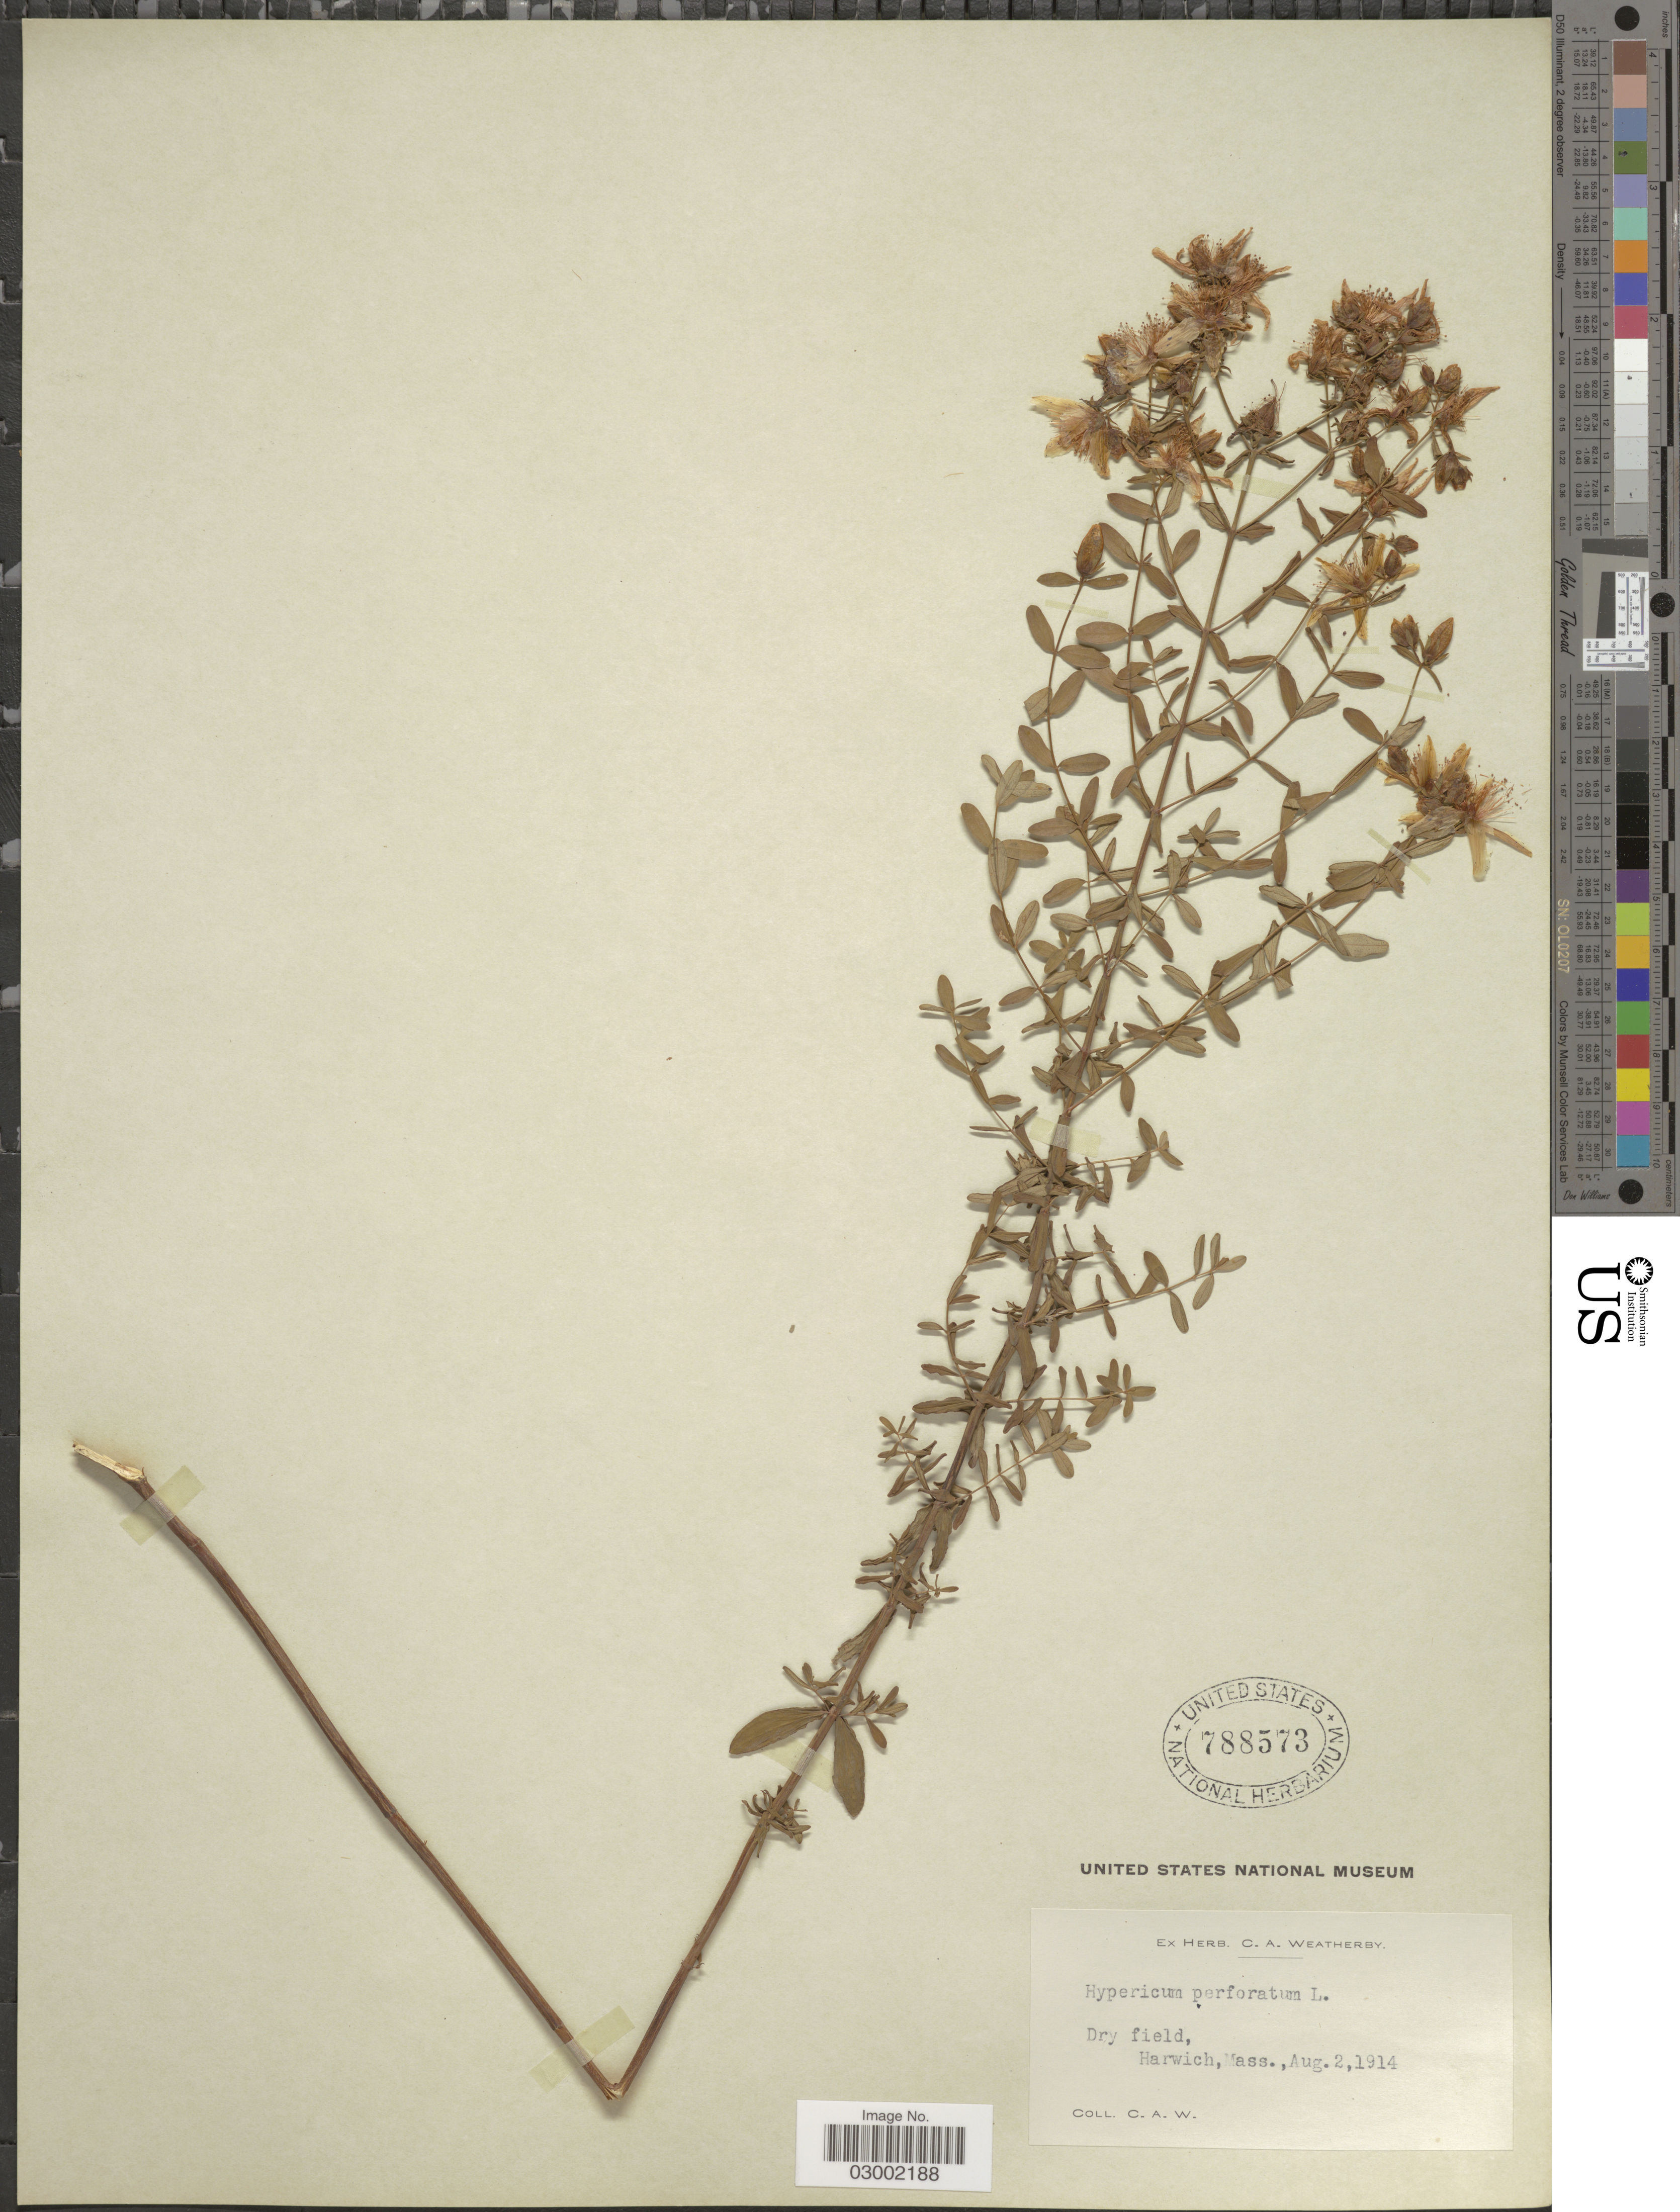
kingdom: Plantae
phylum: Tracheophyta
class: Magnoliopsida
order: Malpighiales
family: Hypericaceae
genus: Hypericum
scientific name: Hypericum perforatum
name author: L.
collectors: C. A. Weatherby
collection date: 1914-08-02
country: United States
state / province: Massachusetts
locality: Dry field, Harwich, Mass.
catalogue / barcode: US 788573